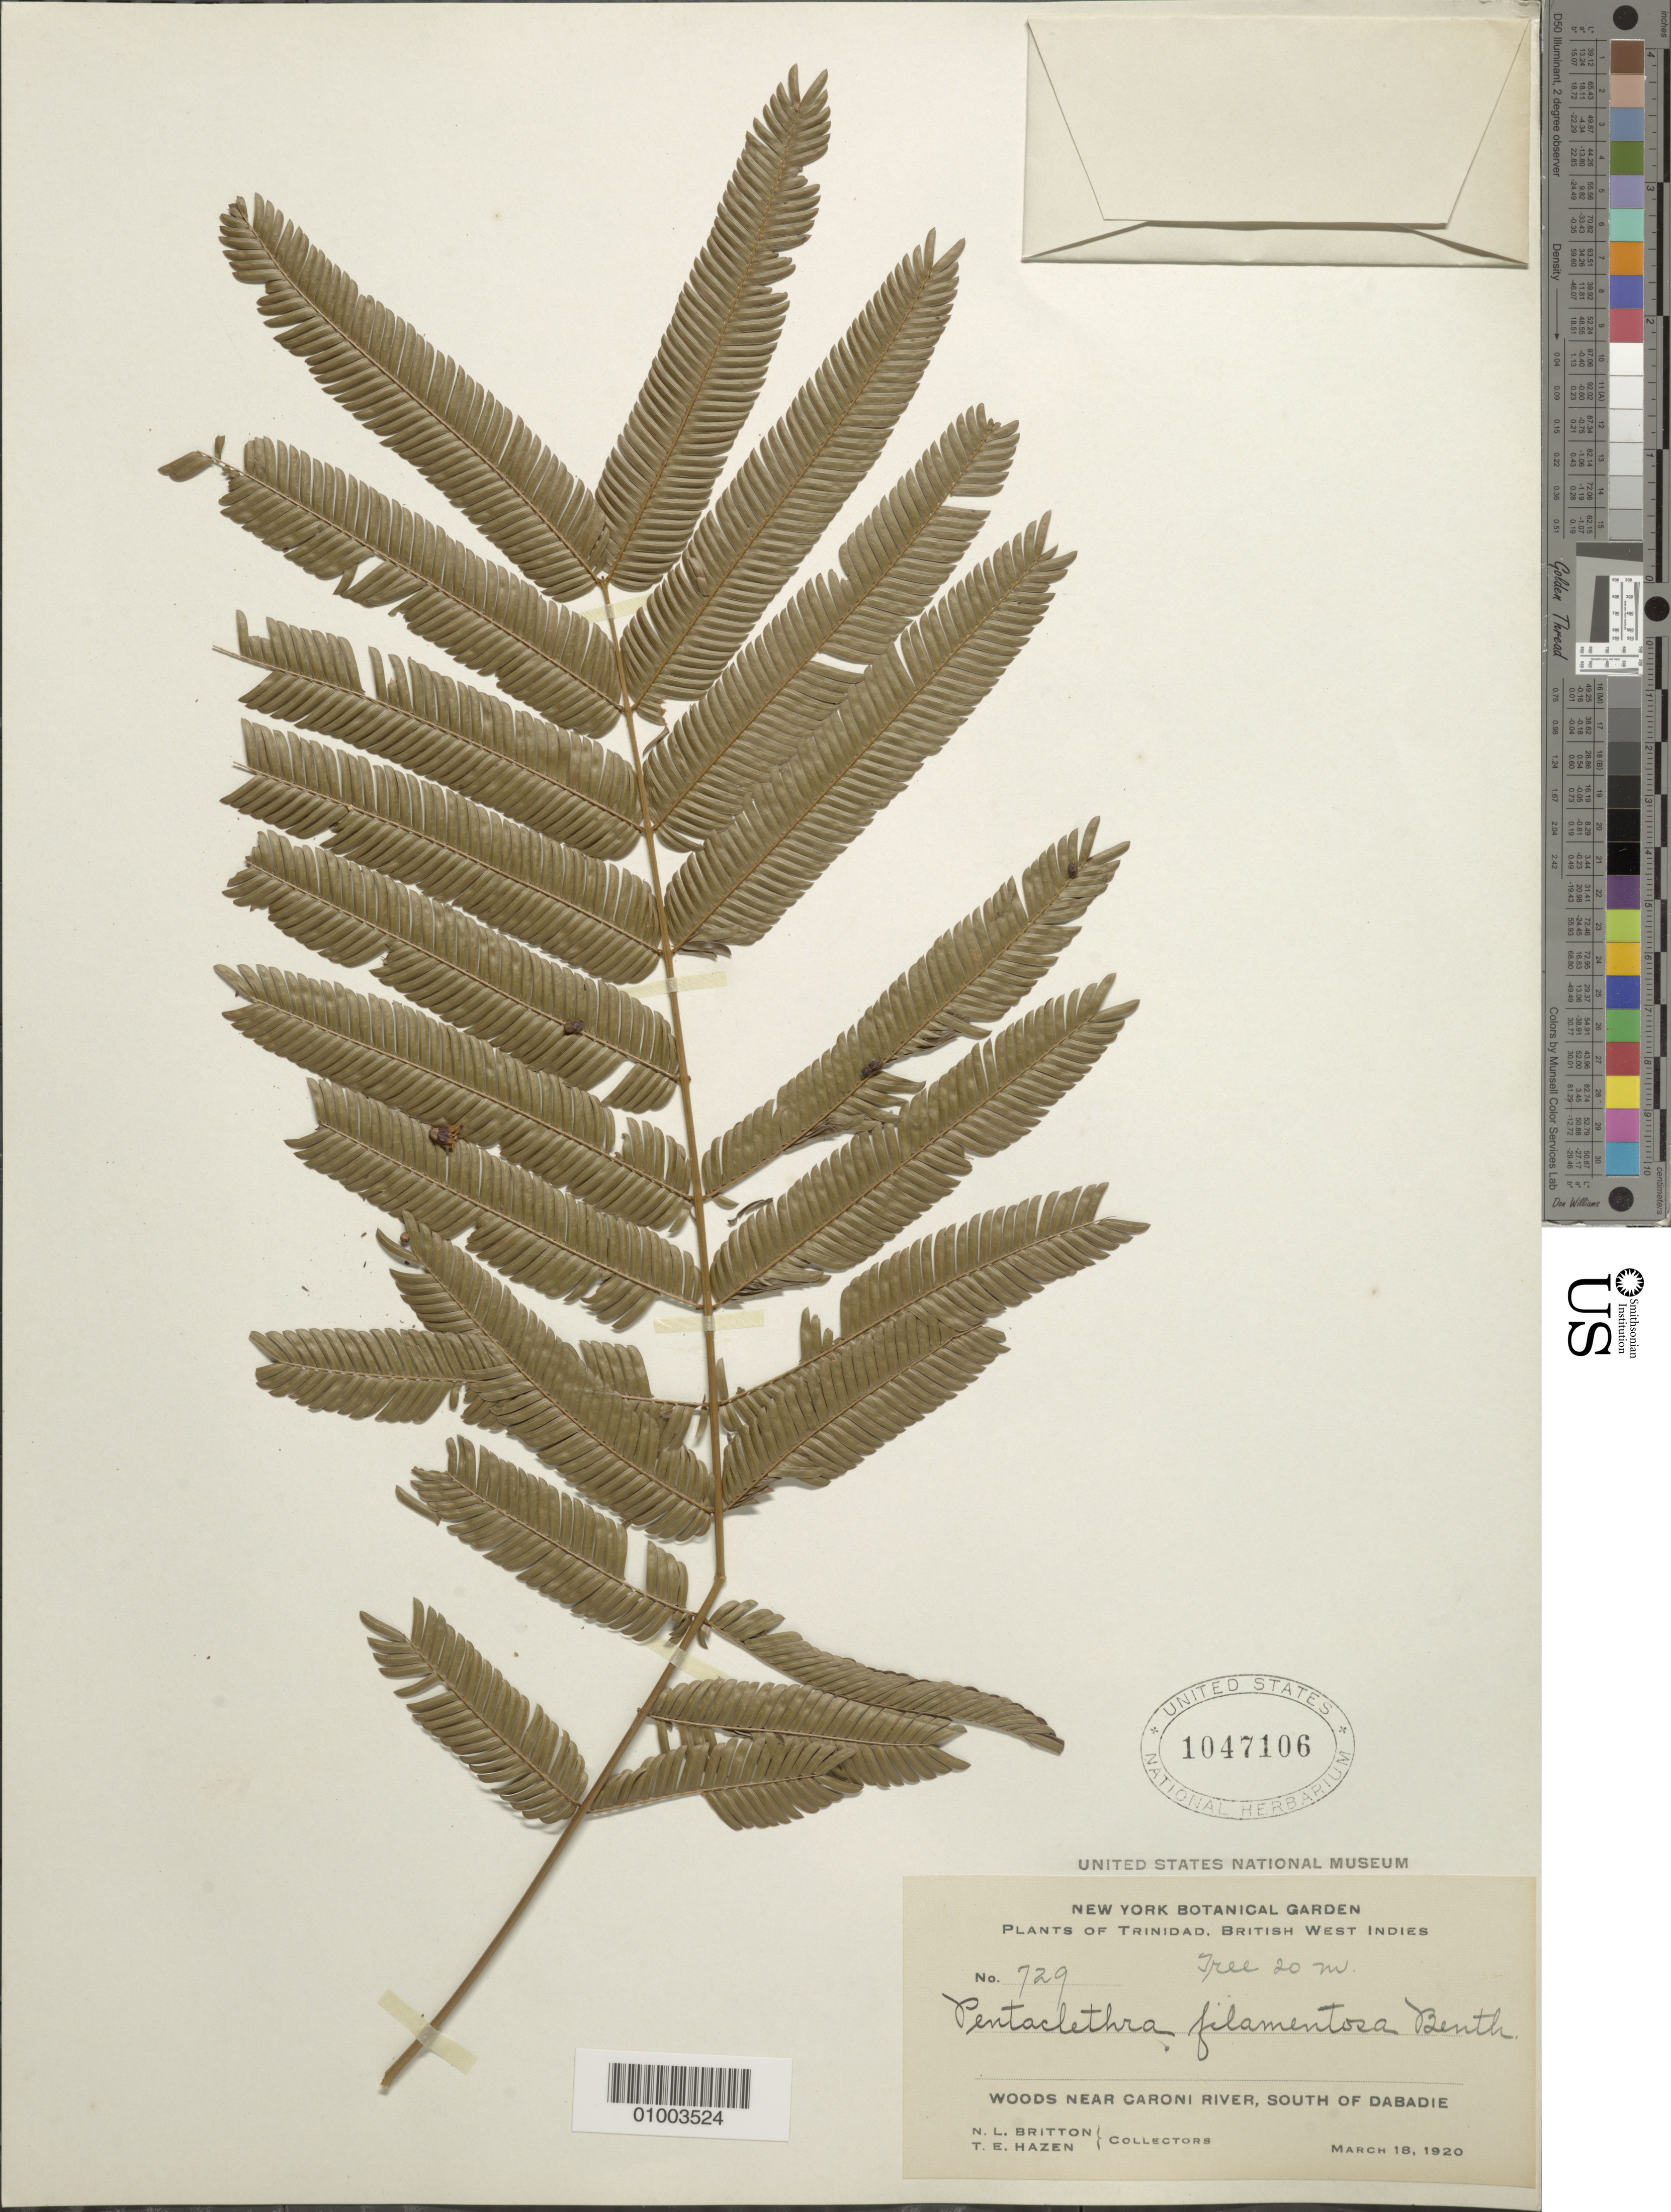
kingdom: Plantae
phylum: Tracheophyta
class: Magnoliopsida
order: Fabales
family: Fabaceae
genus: Pentaclethra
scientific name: Pentaclethra macroloba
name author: (Willd.) Kuntze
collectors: N. Britton & T. E. Hazen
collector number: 729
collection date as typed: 18 Mar 1920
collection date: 1920-03-18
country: Trinidad and Tobago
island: Trinidad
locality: Woods near caroni river, south of dabadie. Tree 20m.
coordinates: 0 N, 0 E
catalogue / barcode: US 1047106